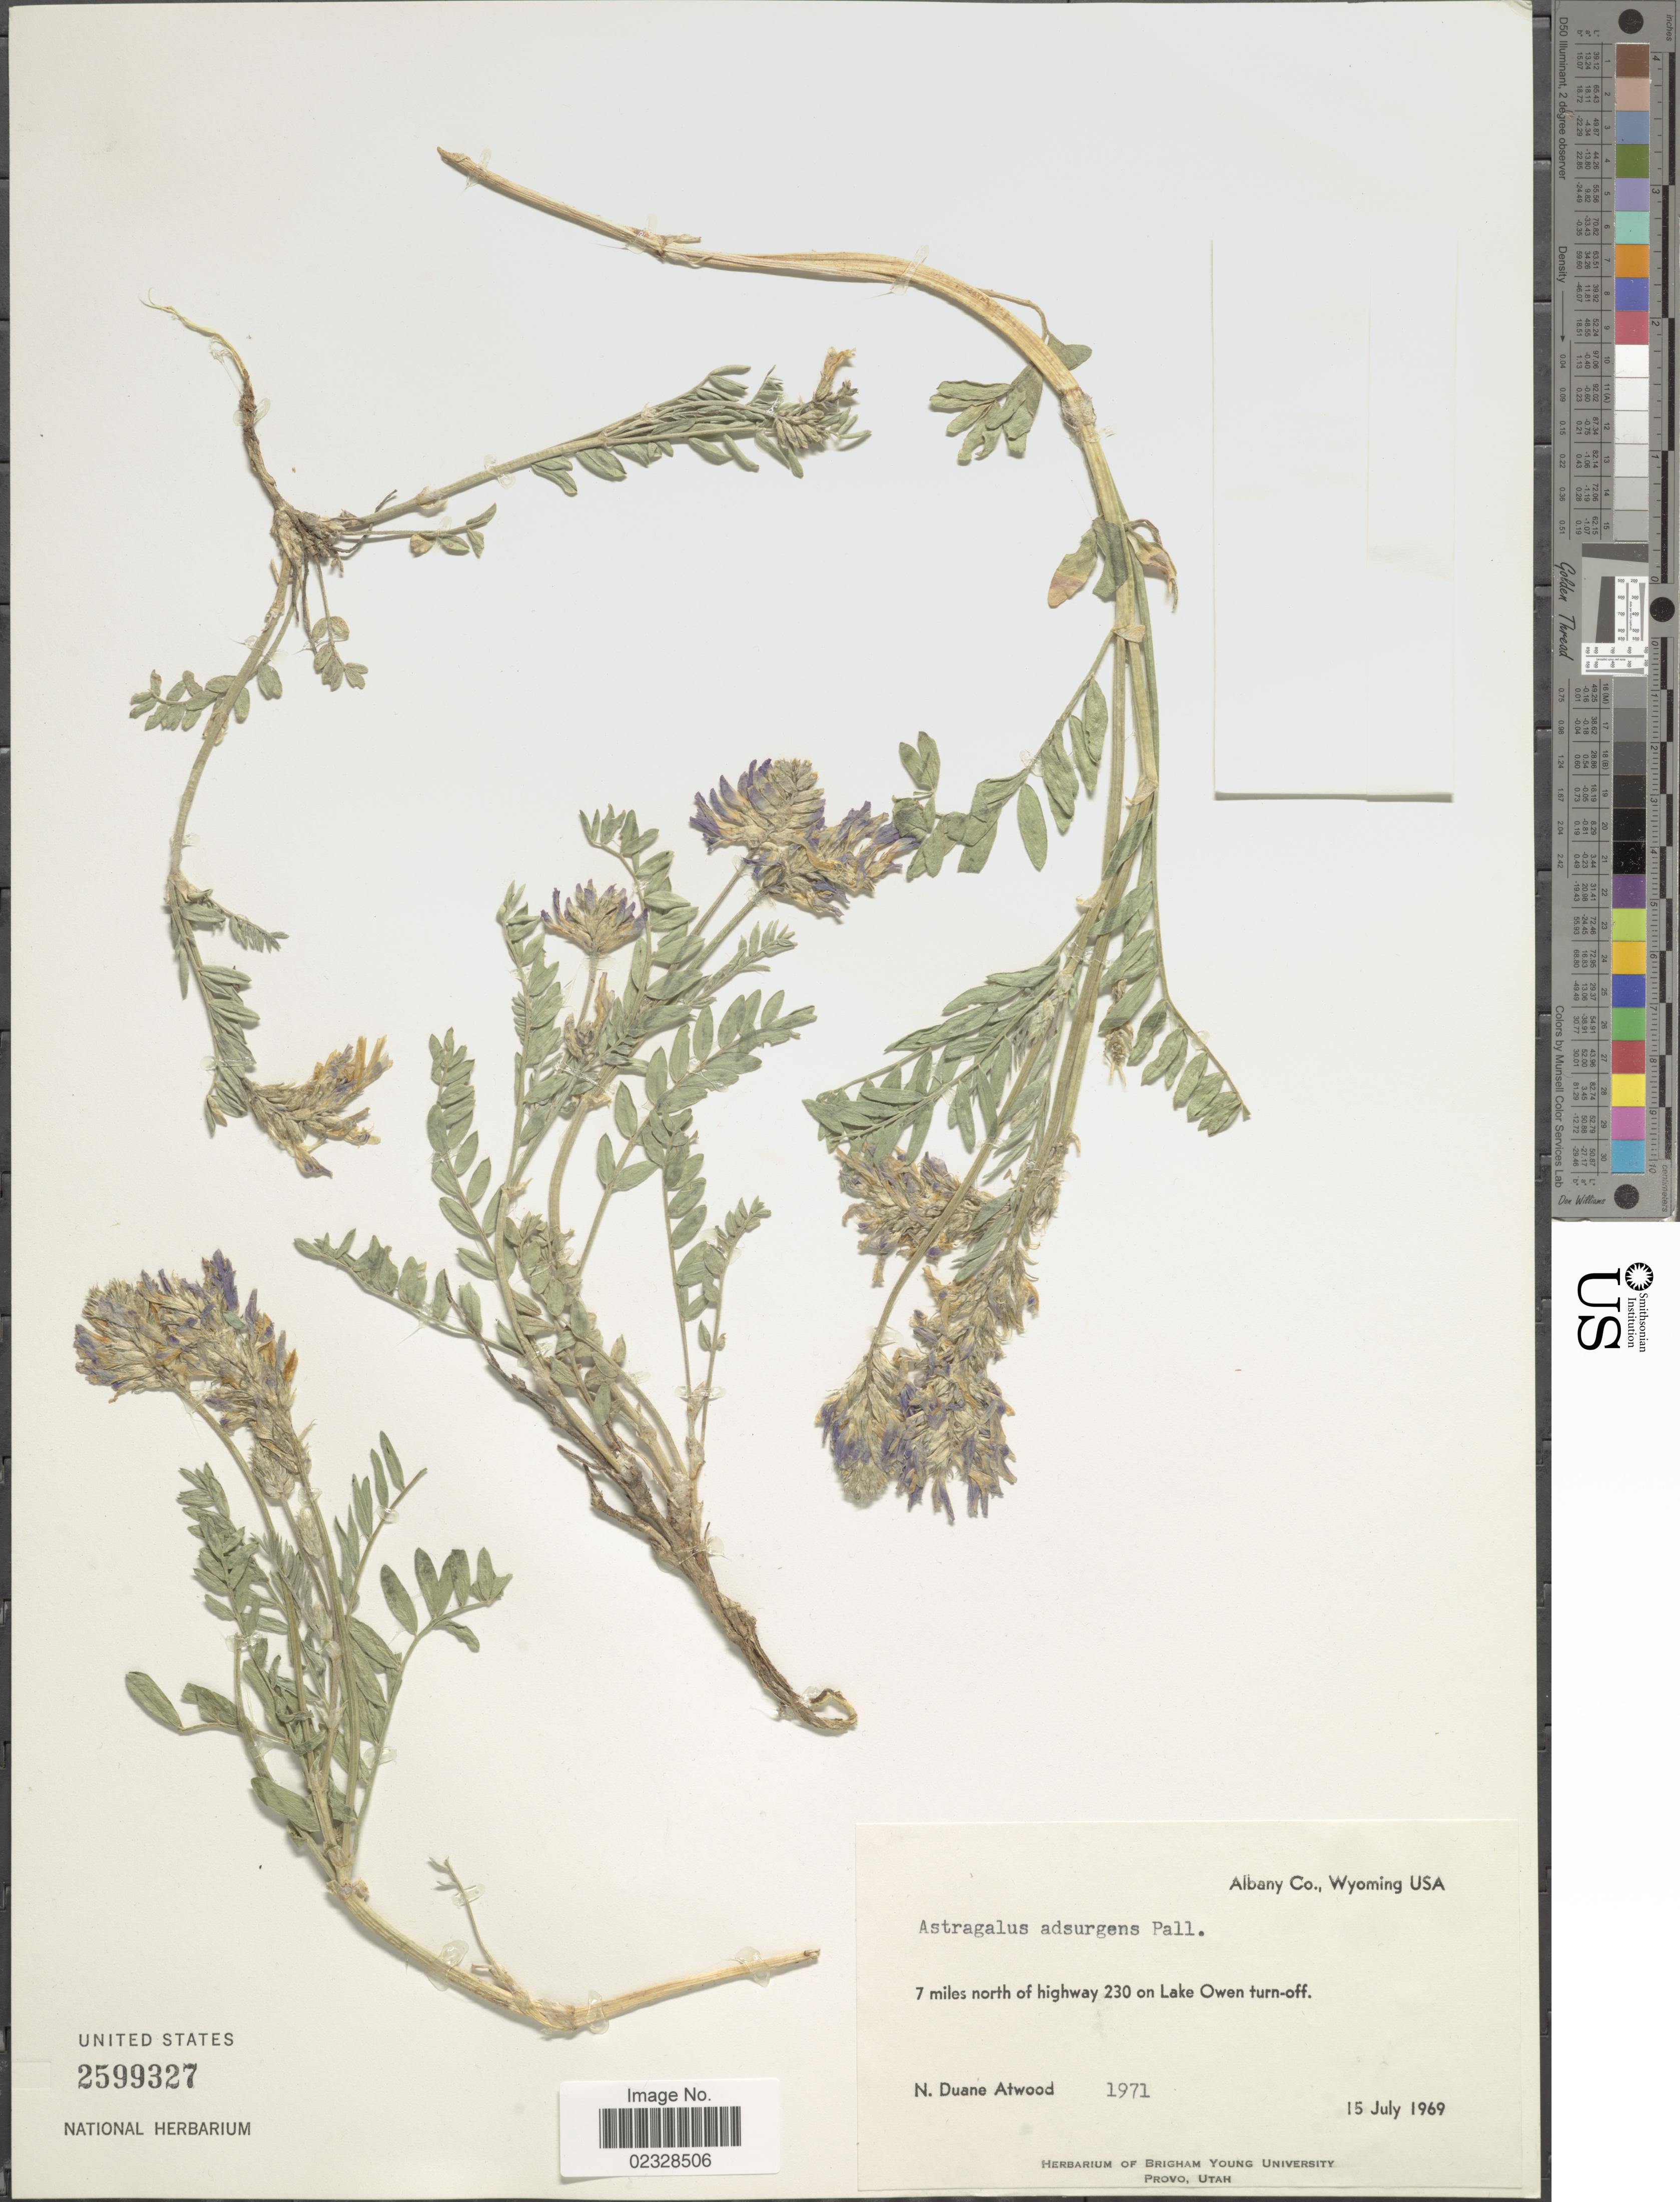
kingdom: Plantae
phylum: Tracheophyta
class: Magnoliopsida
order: Fabales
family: Fabaceae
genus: Astragalus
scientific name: Astragalus adsurgens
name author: Pall.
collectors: N. Atwood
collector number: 1971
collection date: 1969-07-15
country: United States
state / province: Wyoming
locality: Albany Co. 7 miles north of highway 230 on Lake Owen turn-off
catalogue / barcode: US 2599327